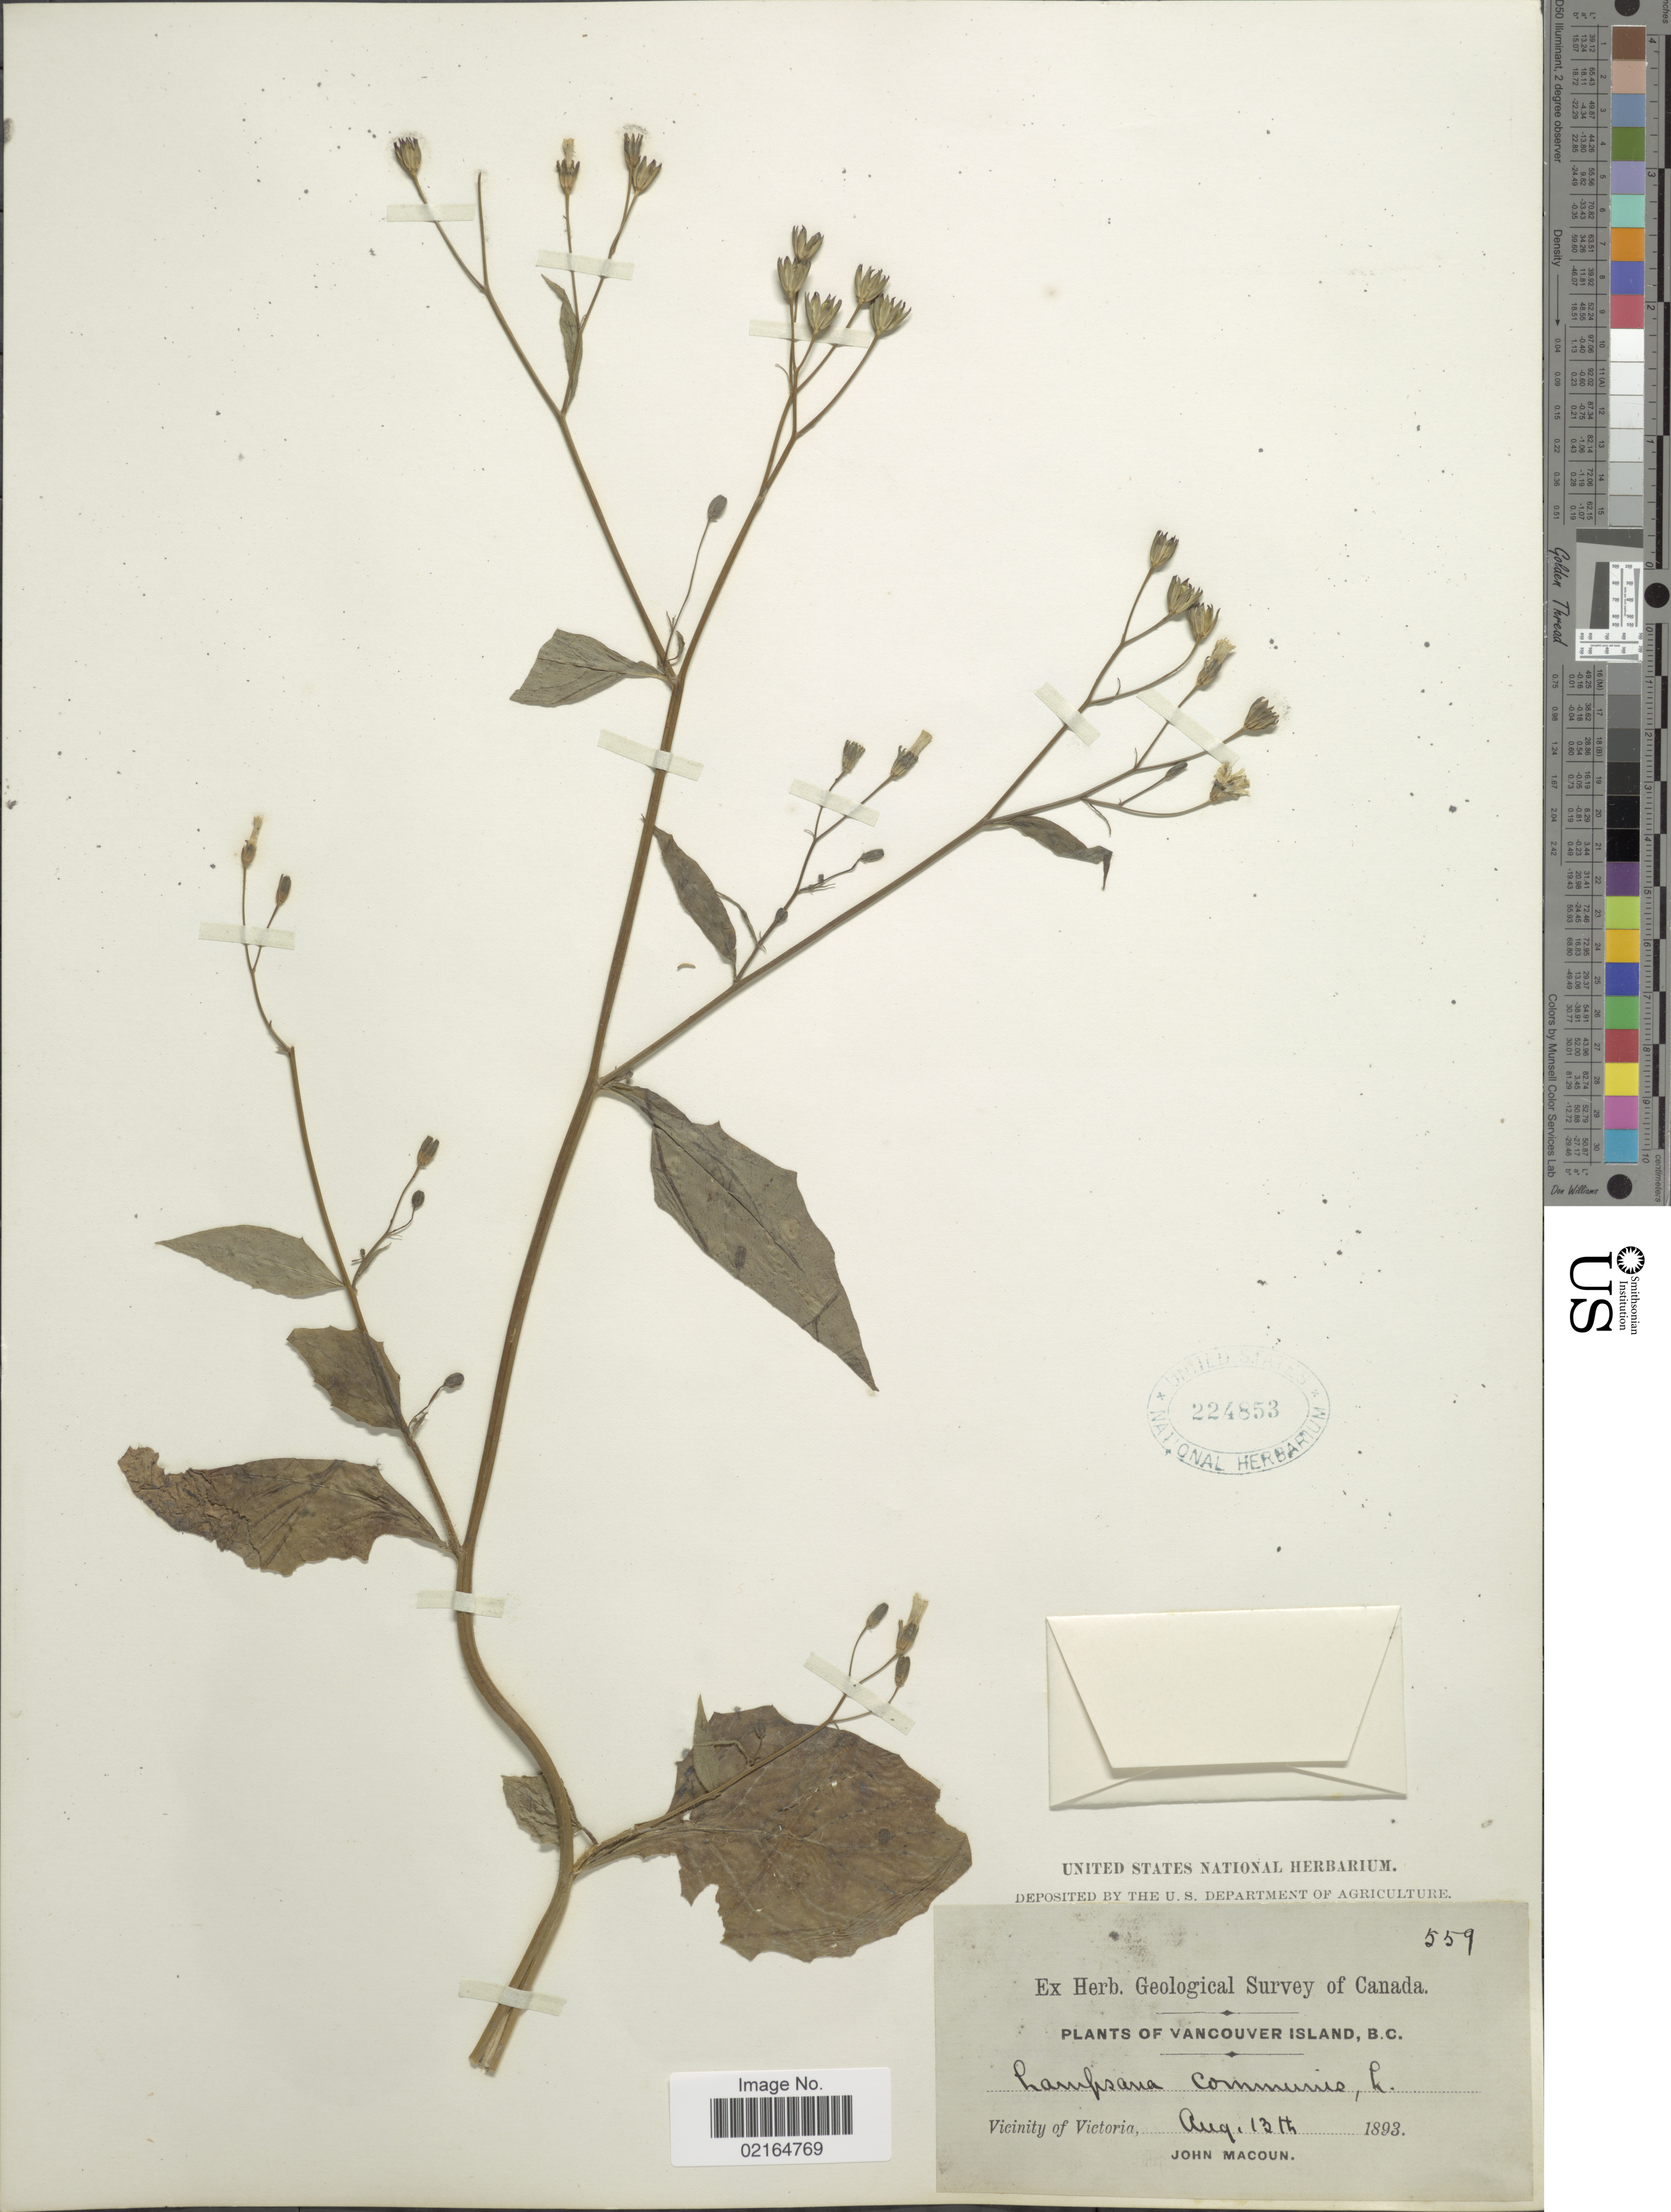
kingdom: Plantae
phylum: Tracheophyta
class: Magnoliopsida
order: Asterales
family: Asteraceae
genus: Lapsana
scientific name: Lapsana communis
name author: L.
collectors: J. Macoun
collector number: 559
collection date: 1893-08-13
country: Canada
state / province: British Columbia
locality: Vancouver Island, vicinity of Victoria.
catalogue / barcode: US 224853